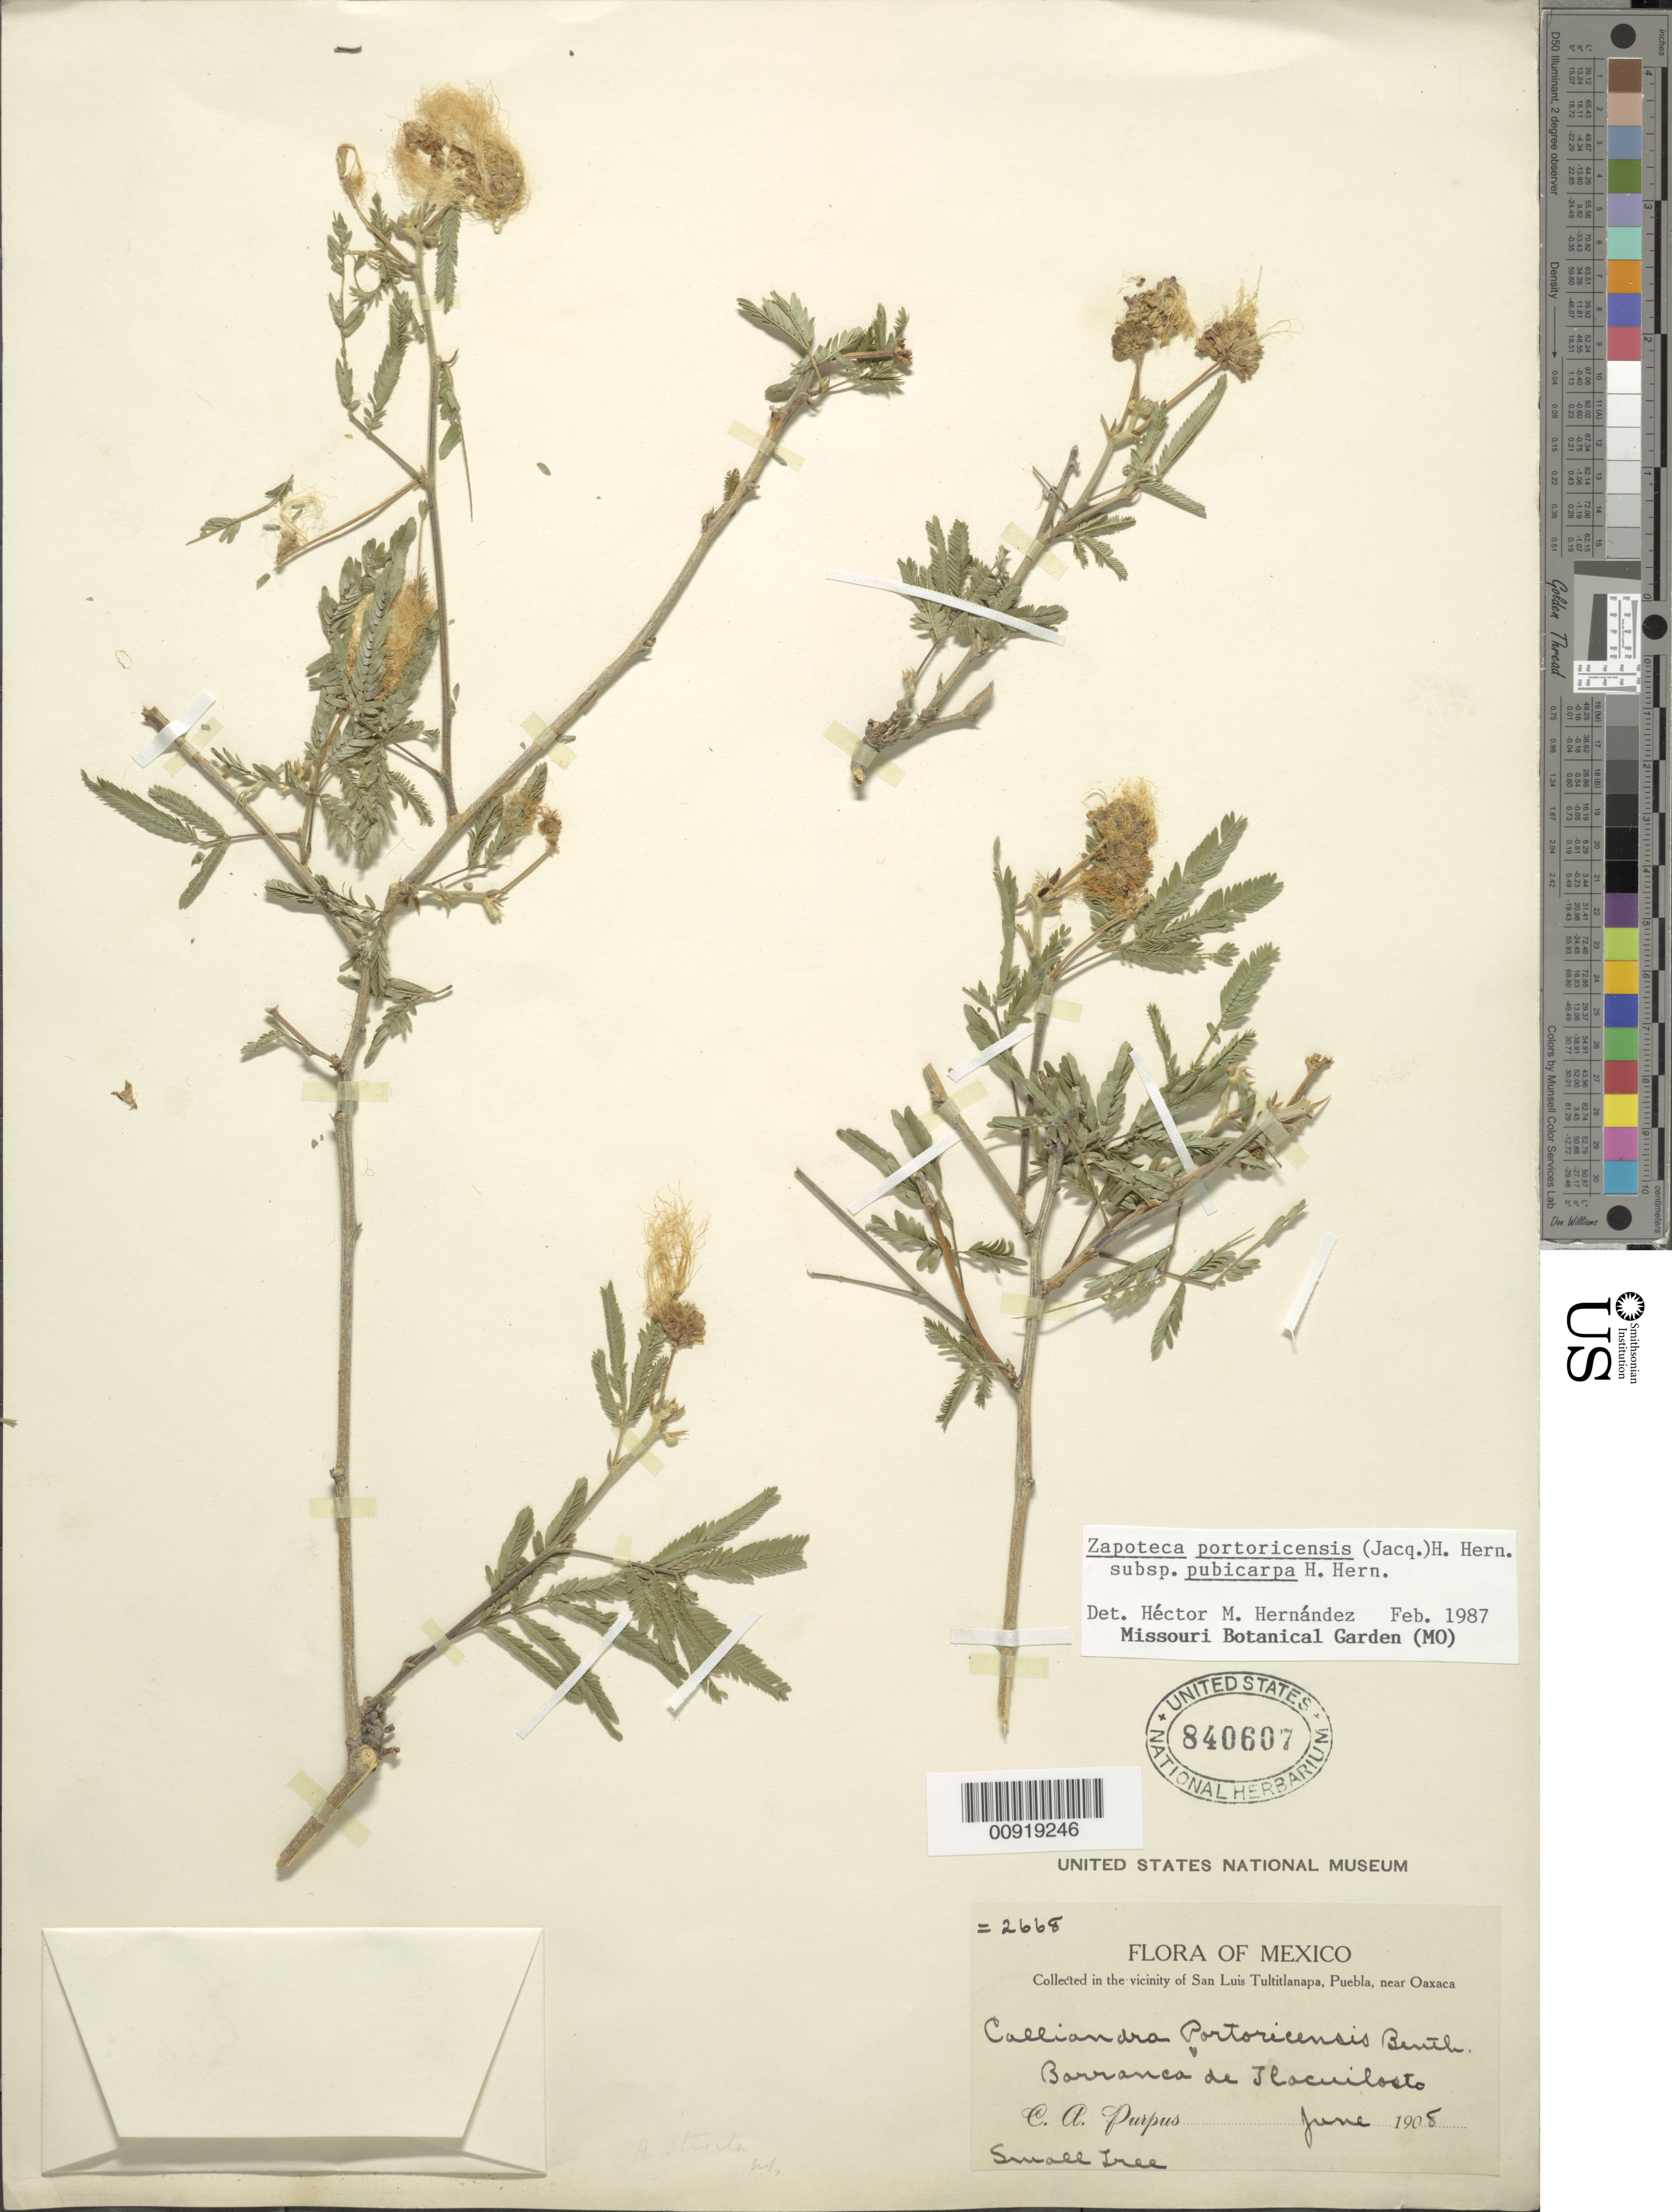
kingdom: Plantae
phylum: Tracheophyta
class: Magnoliopsida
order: Fabales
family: Fabaceae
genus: Zapoteca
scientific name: Zapoteca portoricensis subsp. pubicarpa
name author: H.M. Hern.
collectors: C. A. Purpus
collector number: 2668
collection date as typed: Jun 1908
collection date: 1908-06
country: Mexico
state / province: Puebla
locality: Barranca de Tlacuilosto in the Vicinity of San Luis Tultitlanapa, Puebla, near Oaxaca.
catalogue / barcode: US 840607